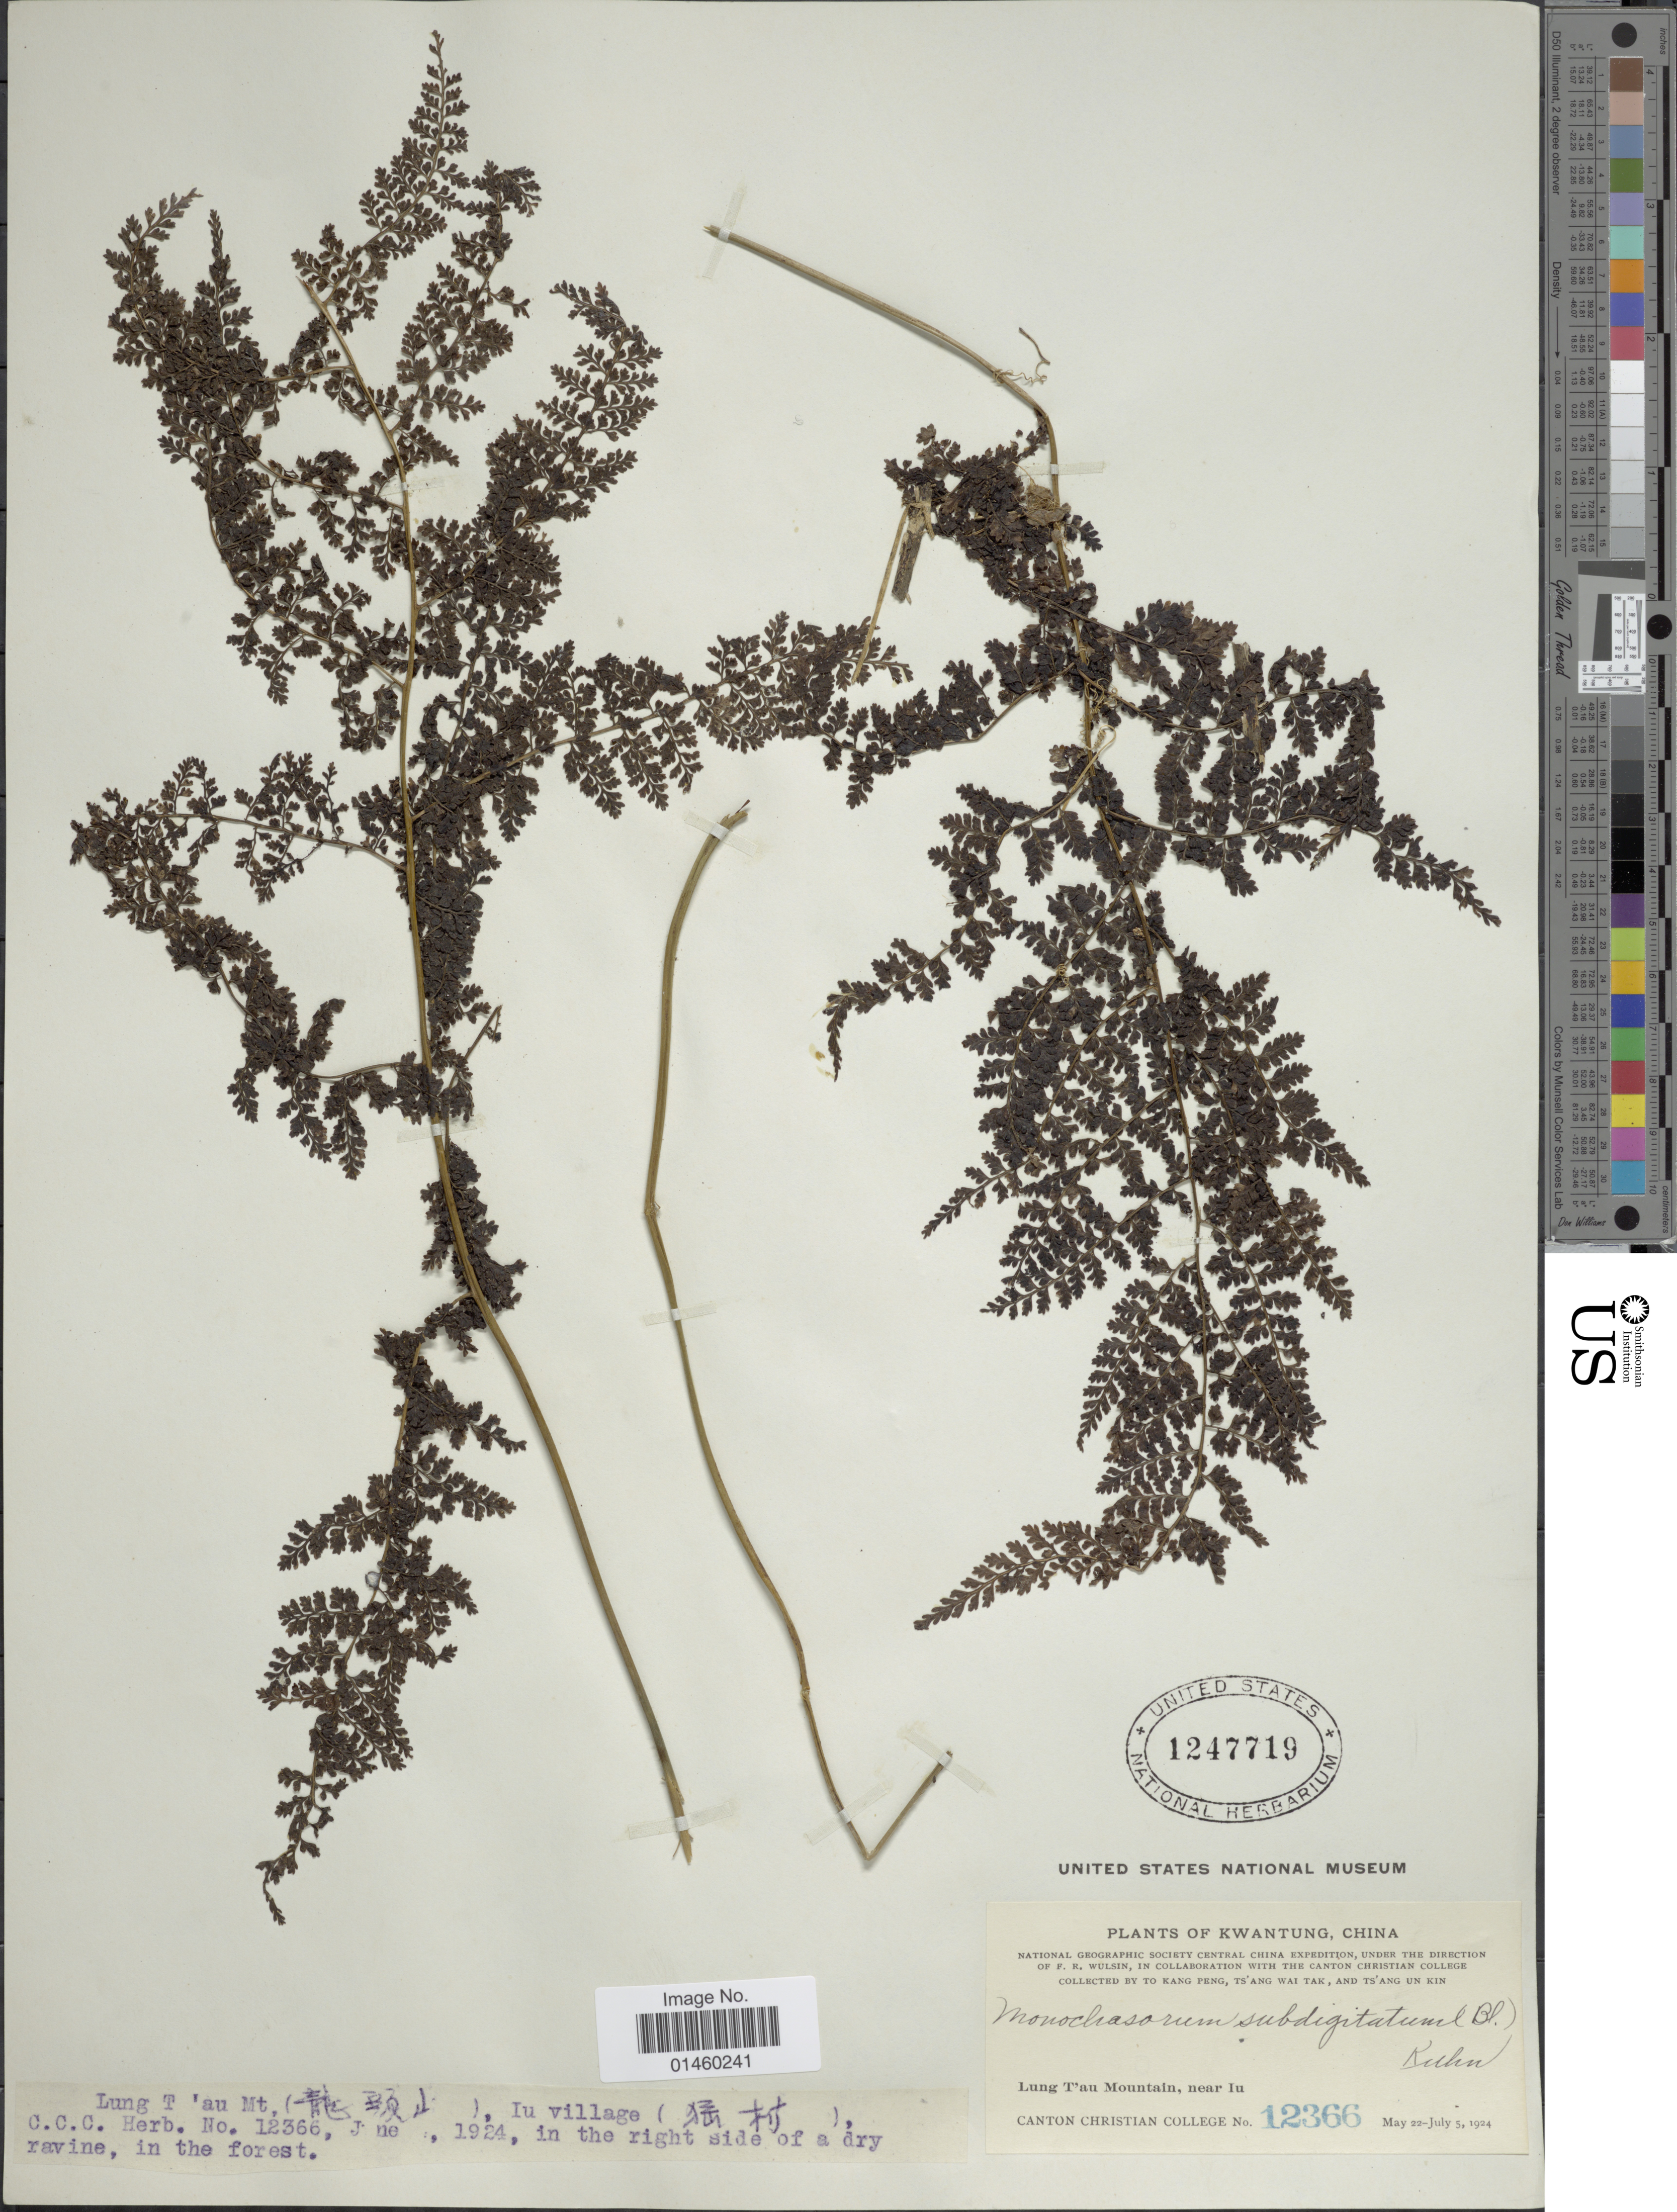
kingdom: Plantae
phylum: Tracheophyta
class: Polypodiopsida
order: Polypodiales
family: Dennstaedtiaceae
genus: Monachosorum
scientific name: Monachosorum subdigitatum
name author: (Blume) Kuhn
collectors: Canton Christian College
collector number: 12366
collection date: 1924-06-01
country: China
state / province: Guangdong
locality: Kwangtung. Lung T'au Mountain, near Iu. In the right side of a dry ravine, in the forest.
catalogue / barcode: US 1247719